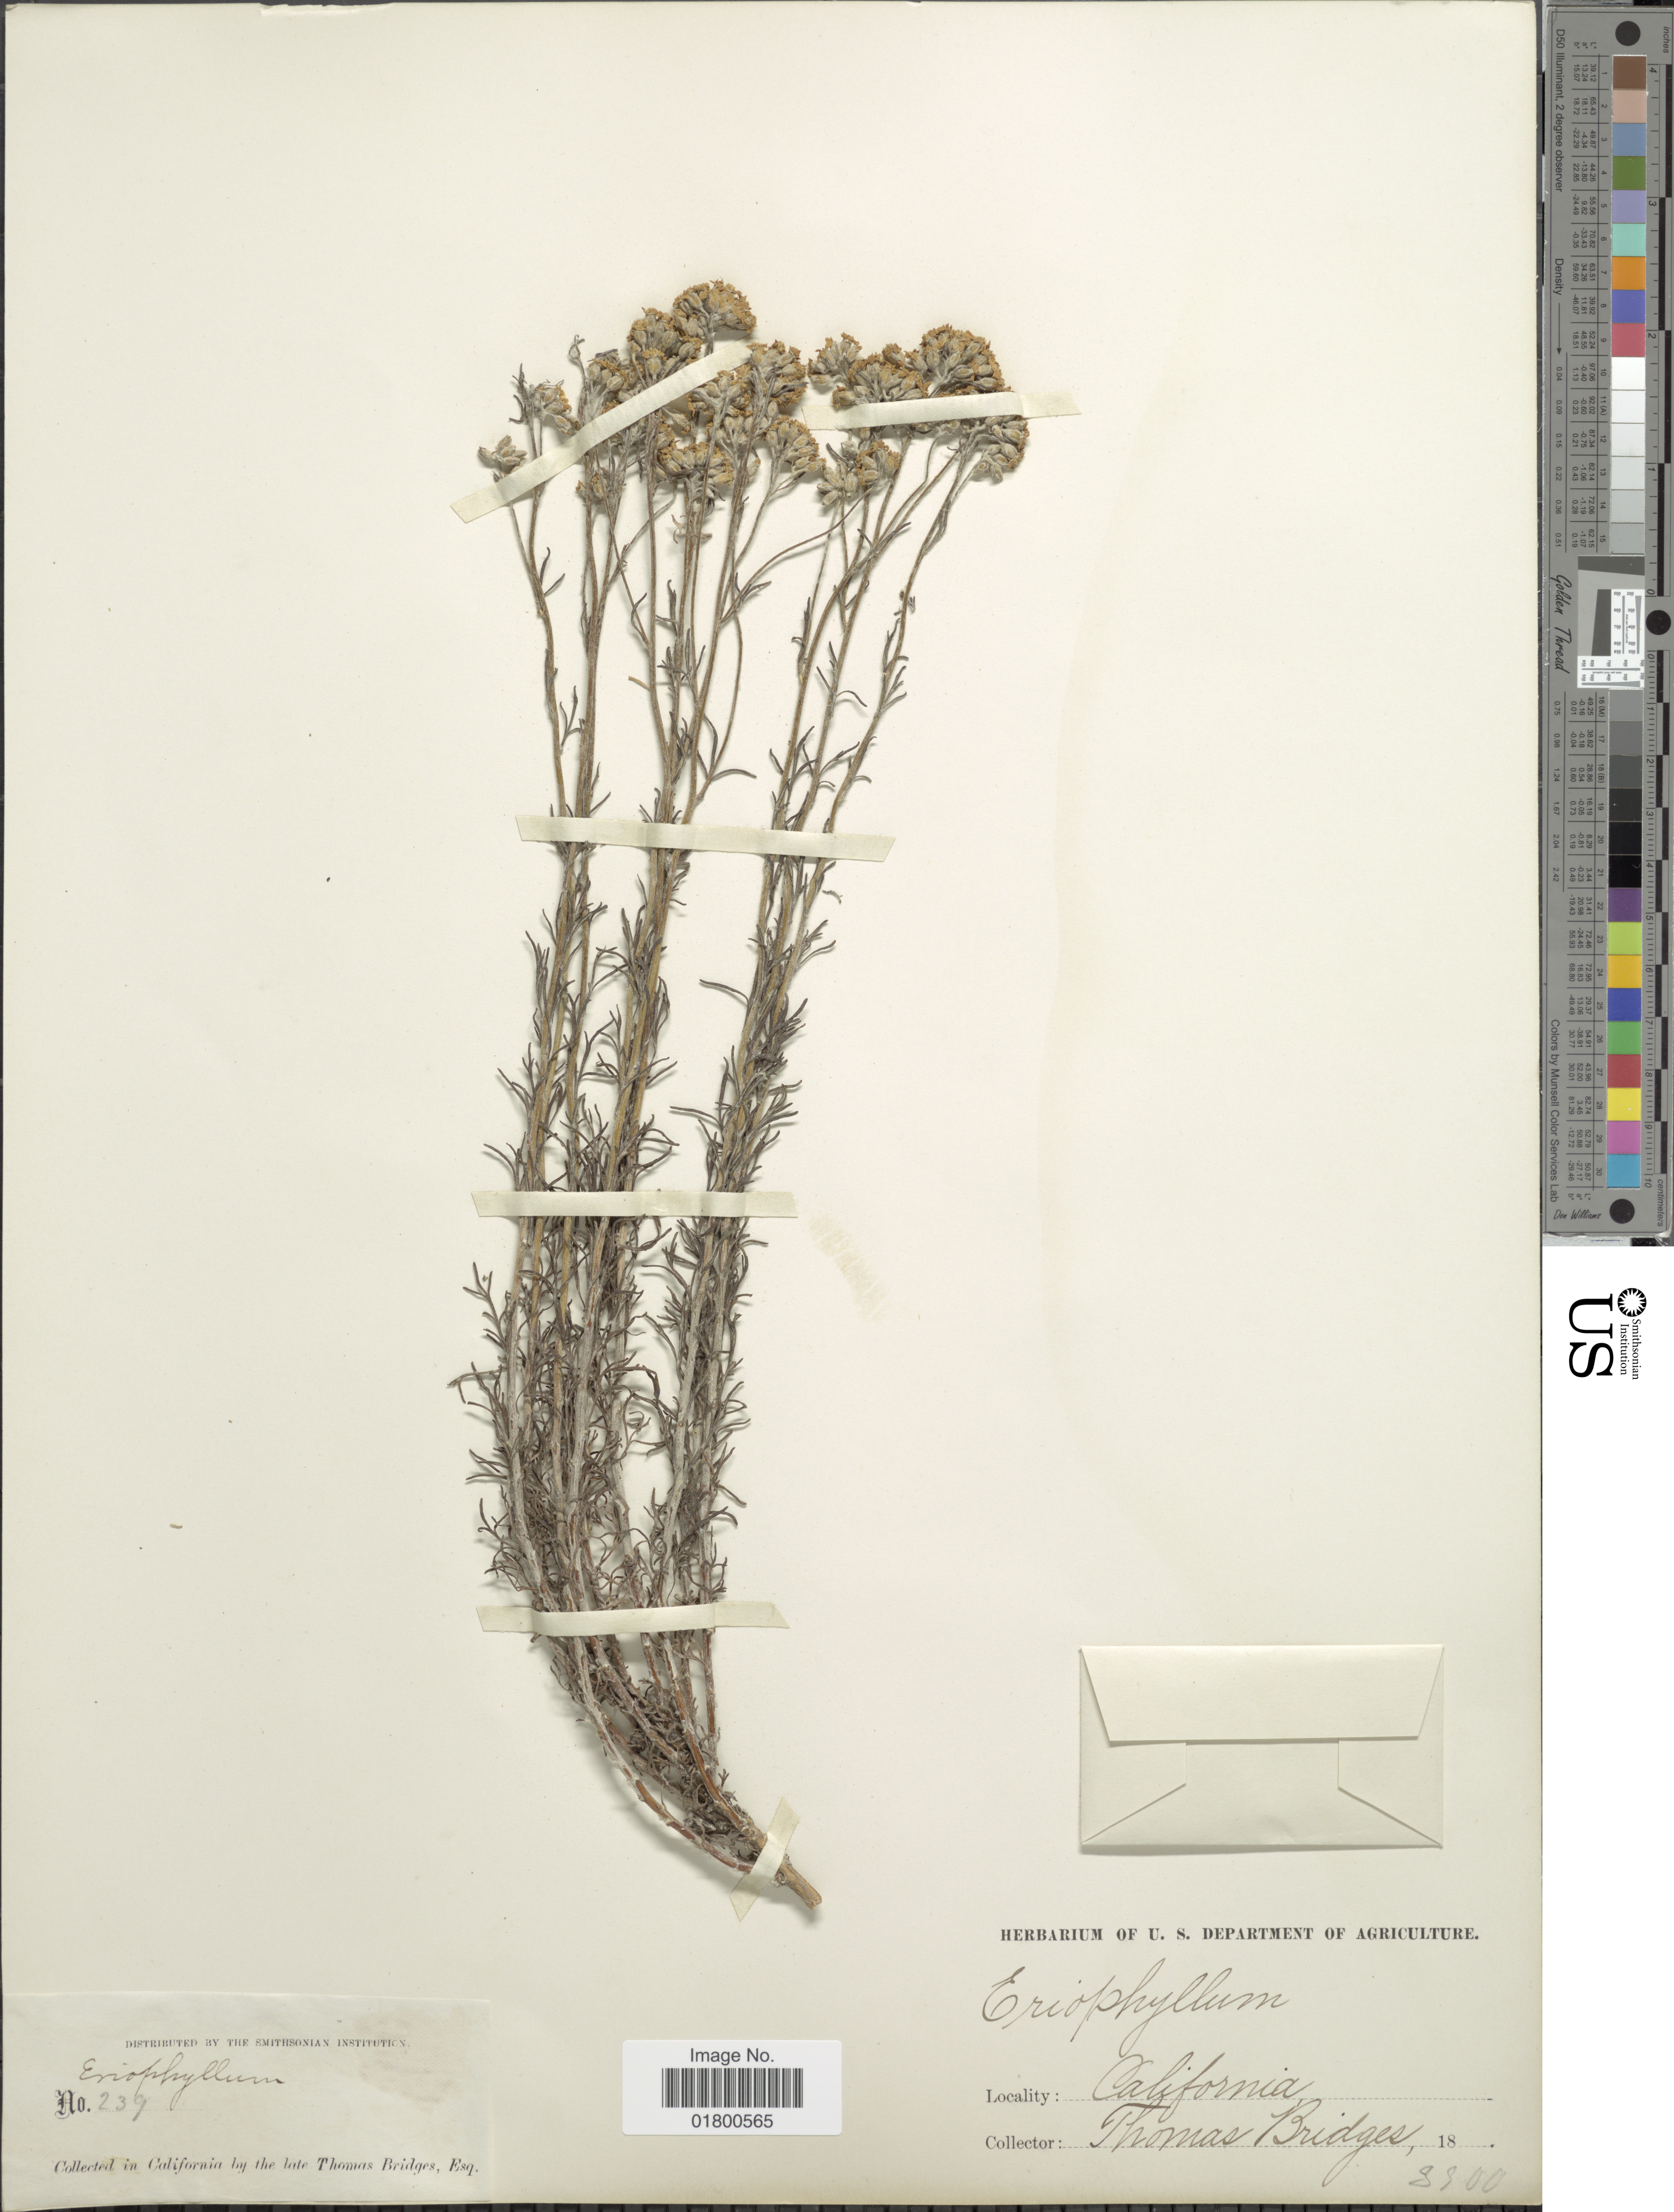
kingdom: Plantae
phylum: Tracheophyta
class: Magnoliopsida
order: Asterales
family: Asteraceae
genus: Eriophyllum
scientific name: Eriophyllum tenuifolium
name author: (DC.) Rydb.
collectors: T. Bridges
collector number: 239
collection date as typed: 18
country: United States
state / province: California